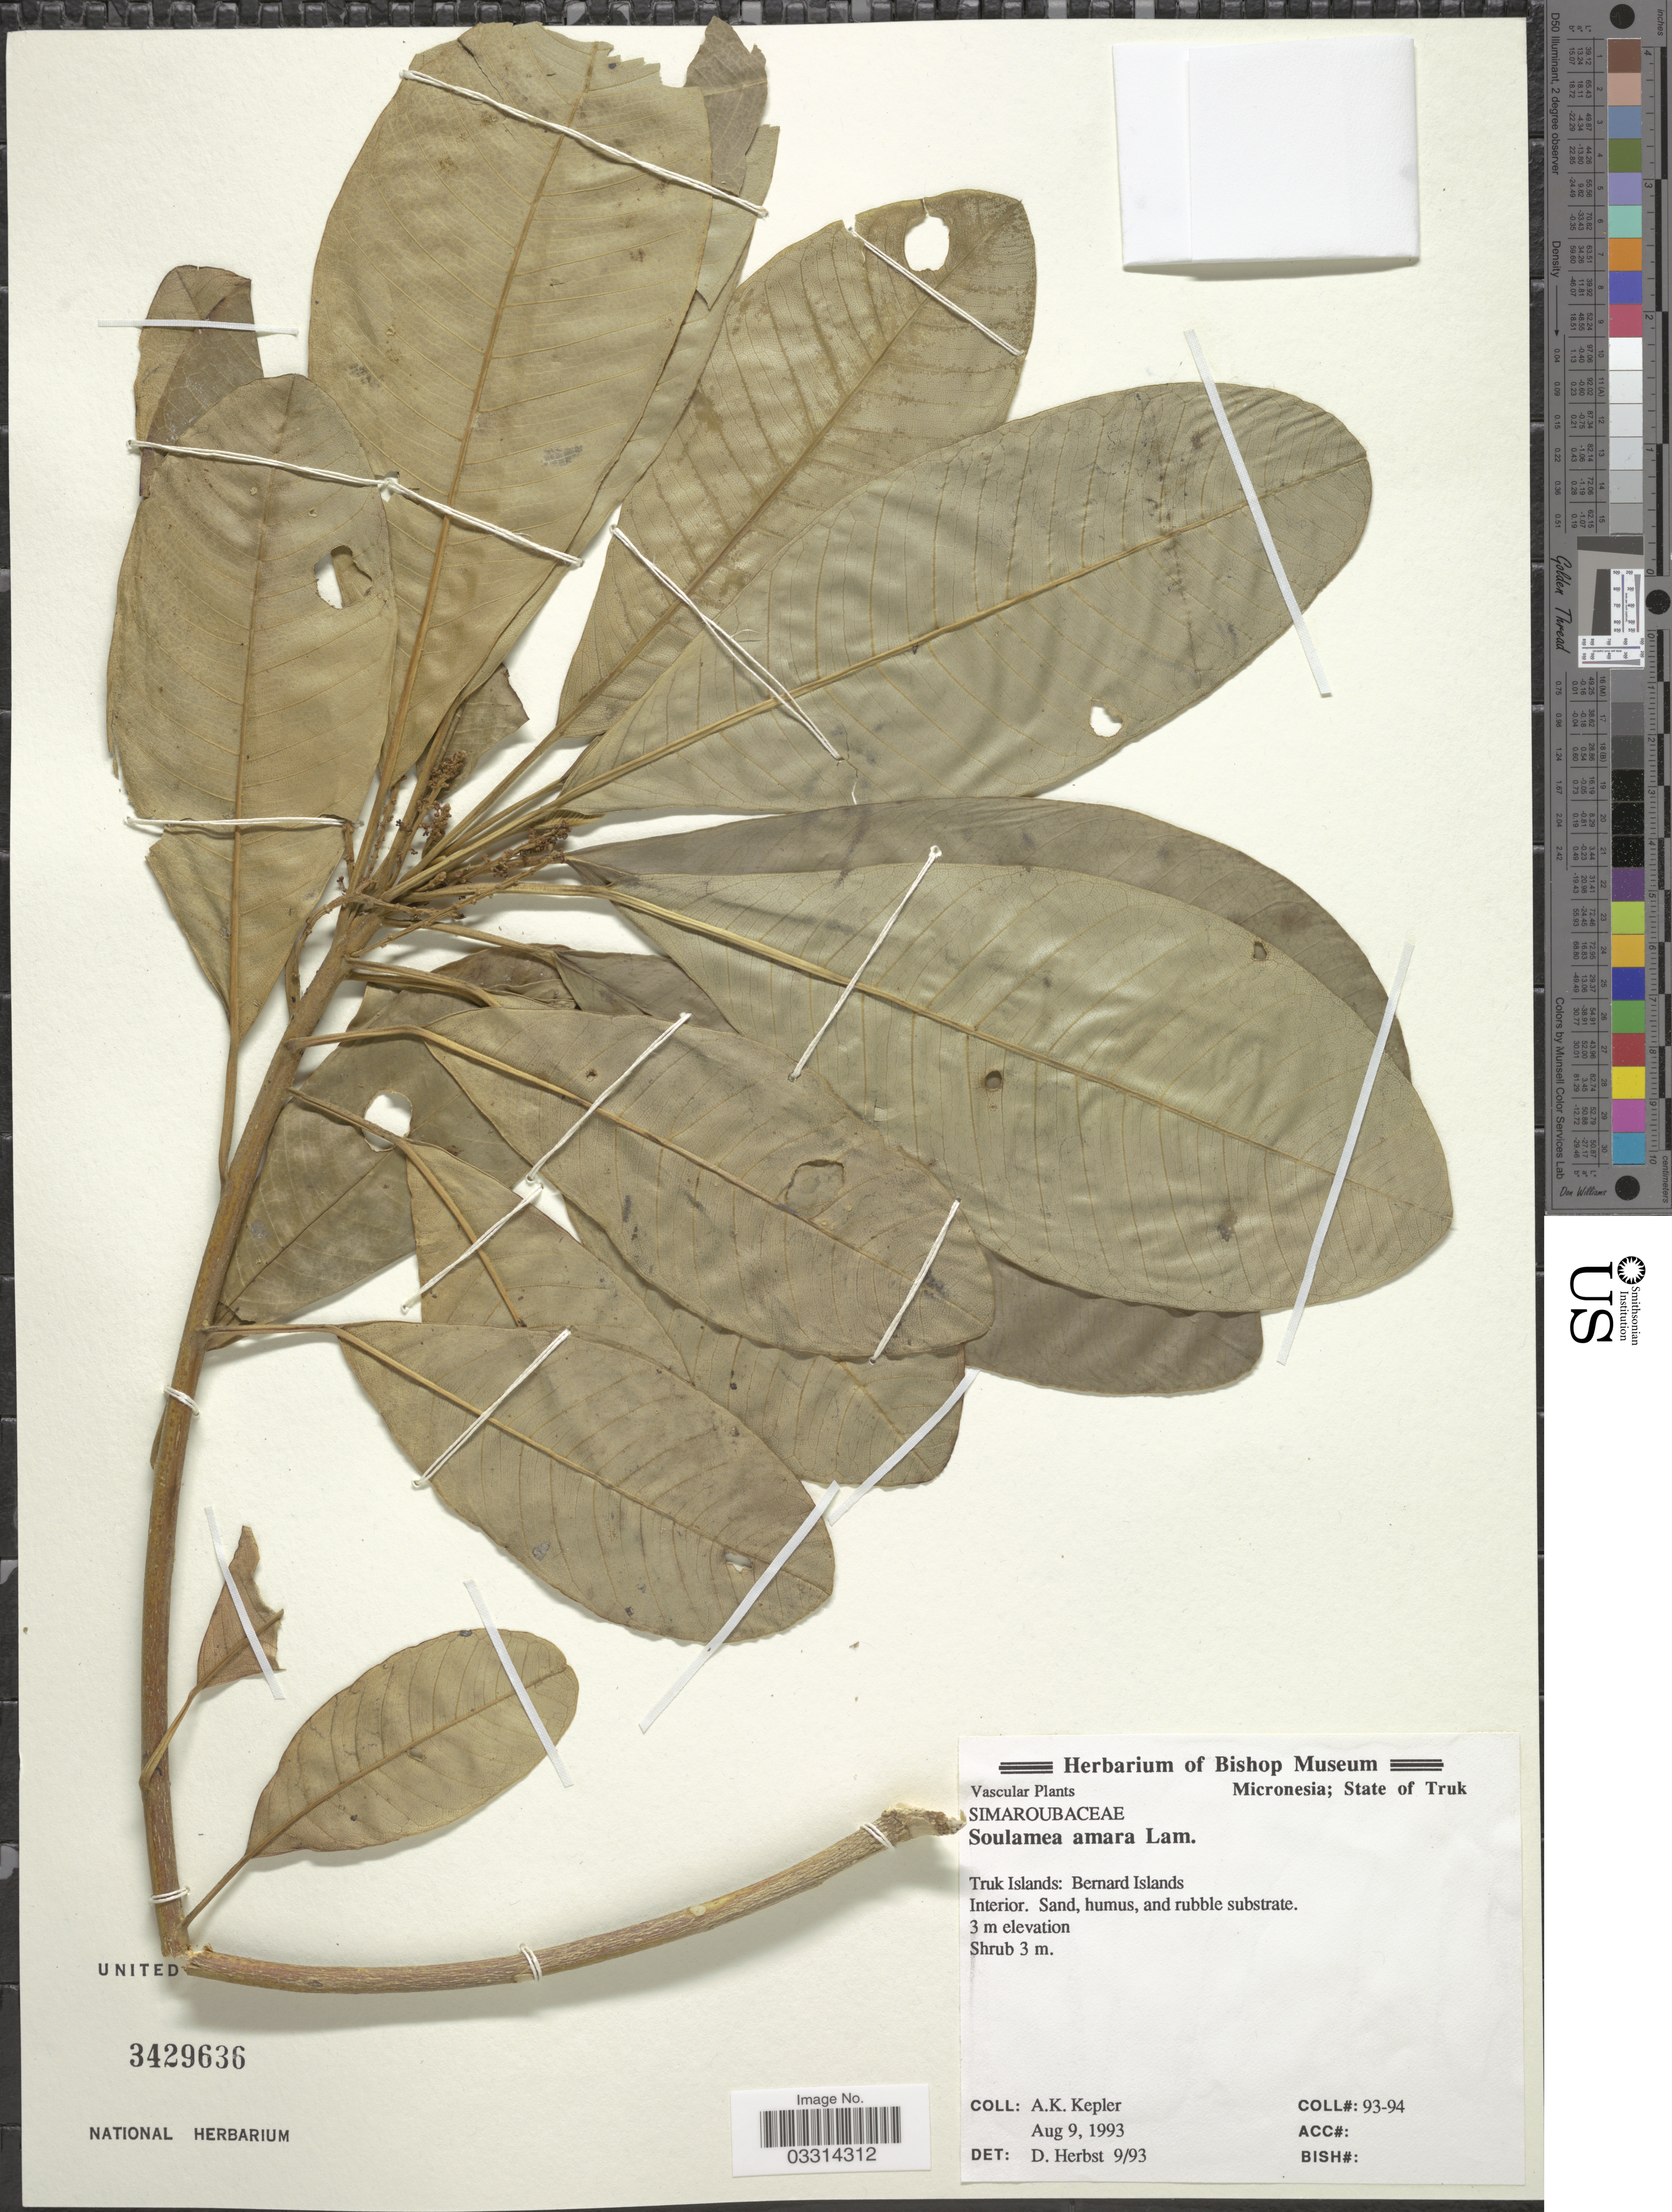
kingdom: Plantae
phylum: Tracheophyta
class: Magnoliopsida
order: Sapindales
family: Simaroubaceae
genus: Soulamea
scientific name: Soulamea amara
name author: Lam.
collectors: A. K. Kepler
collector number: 93-94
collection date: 1993-08-09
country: Micronesia, Federated States of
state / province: Truk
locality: Truk Islands: Bernard Islands.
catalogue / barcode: US 3429636